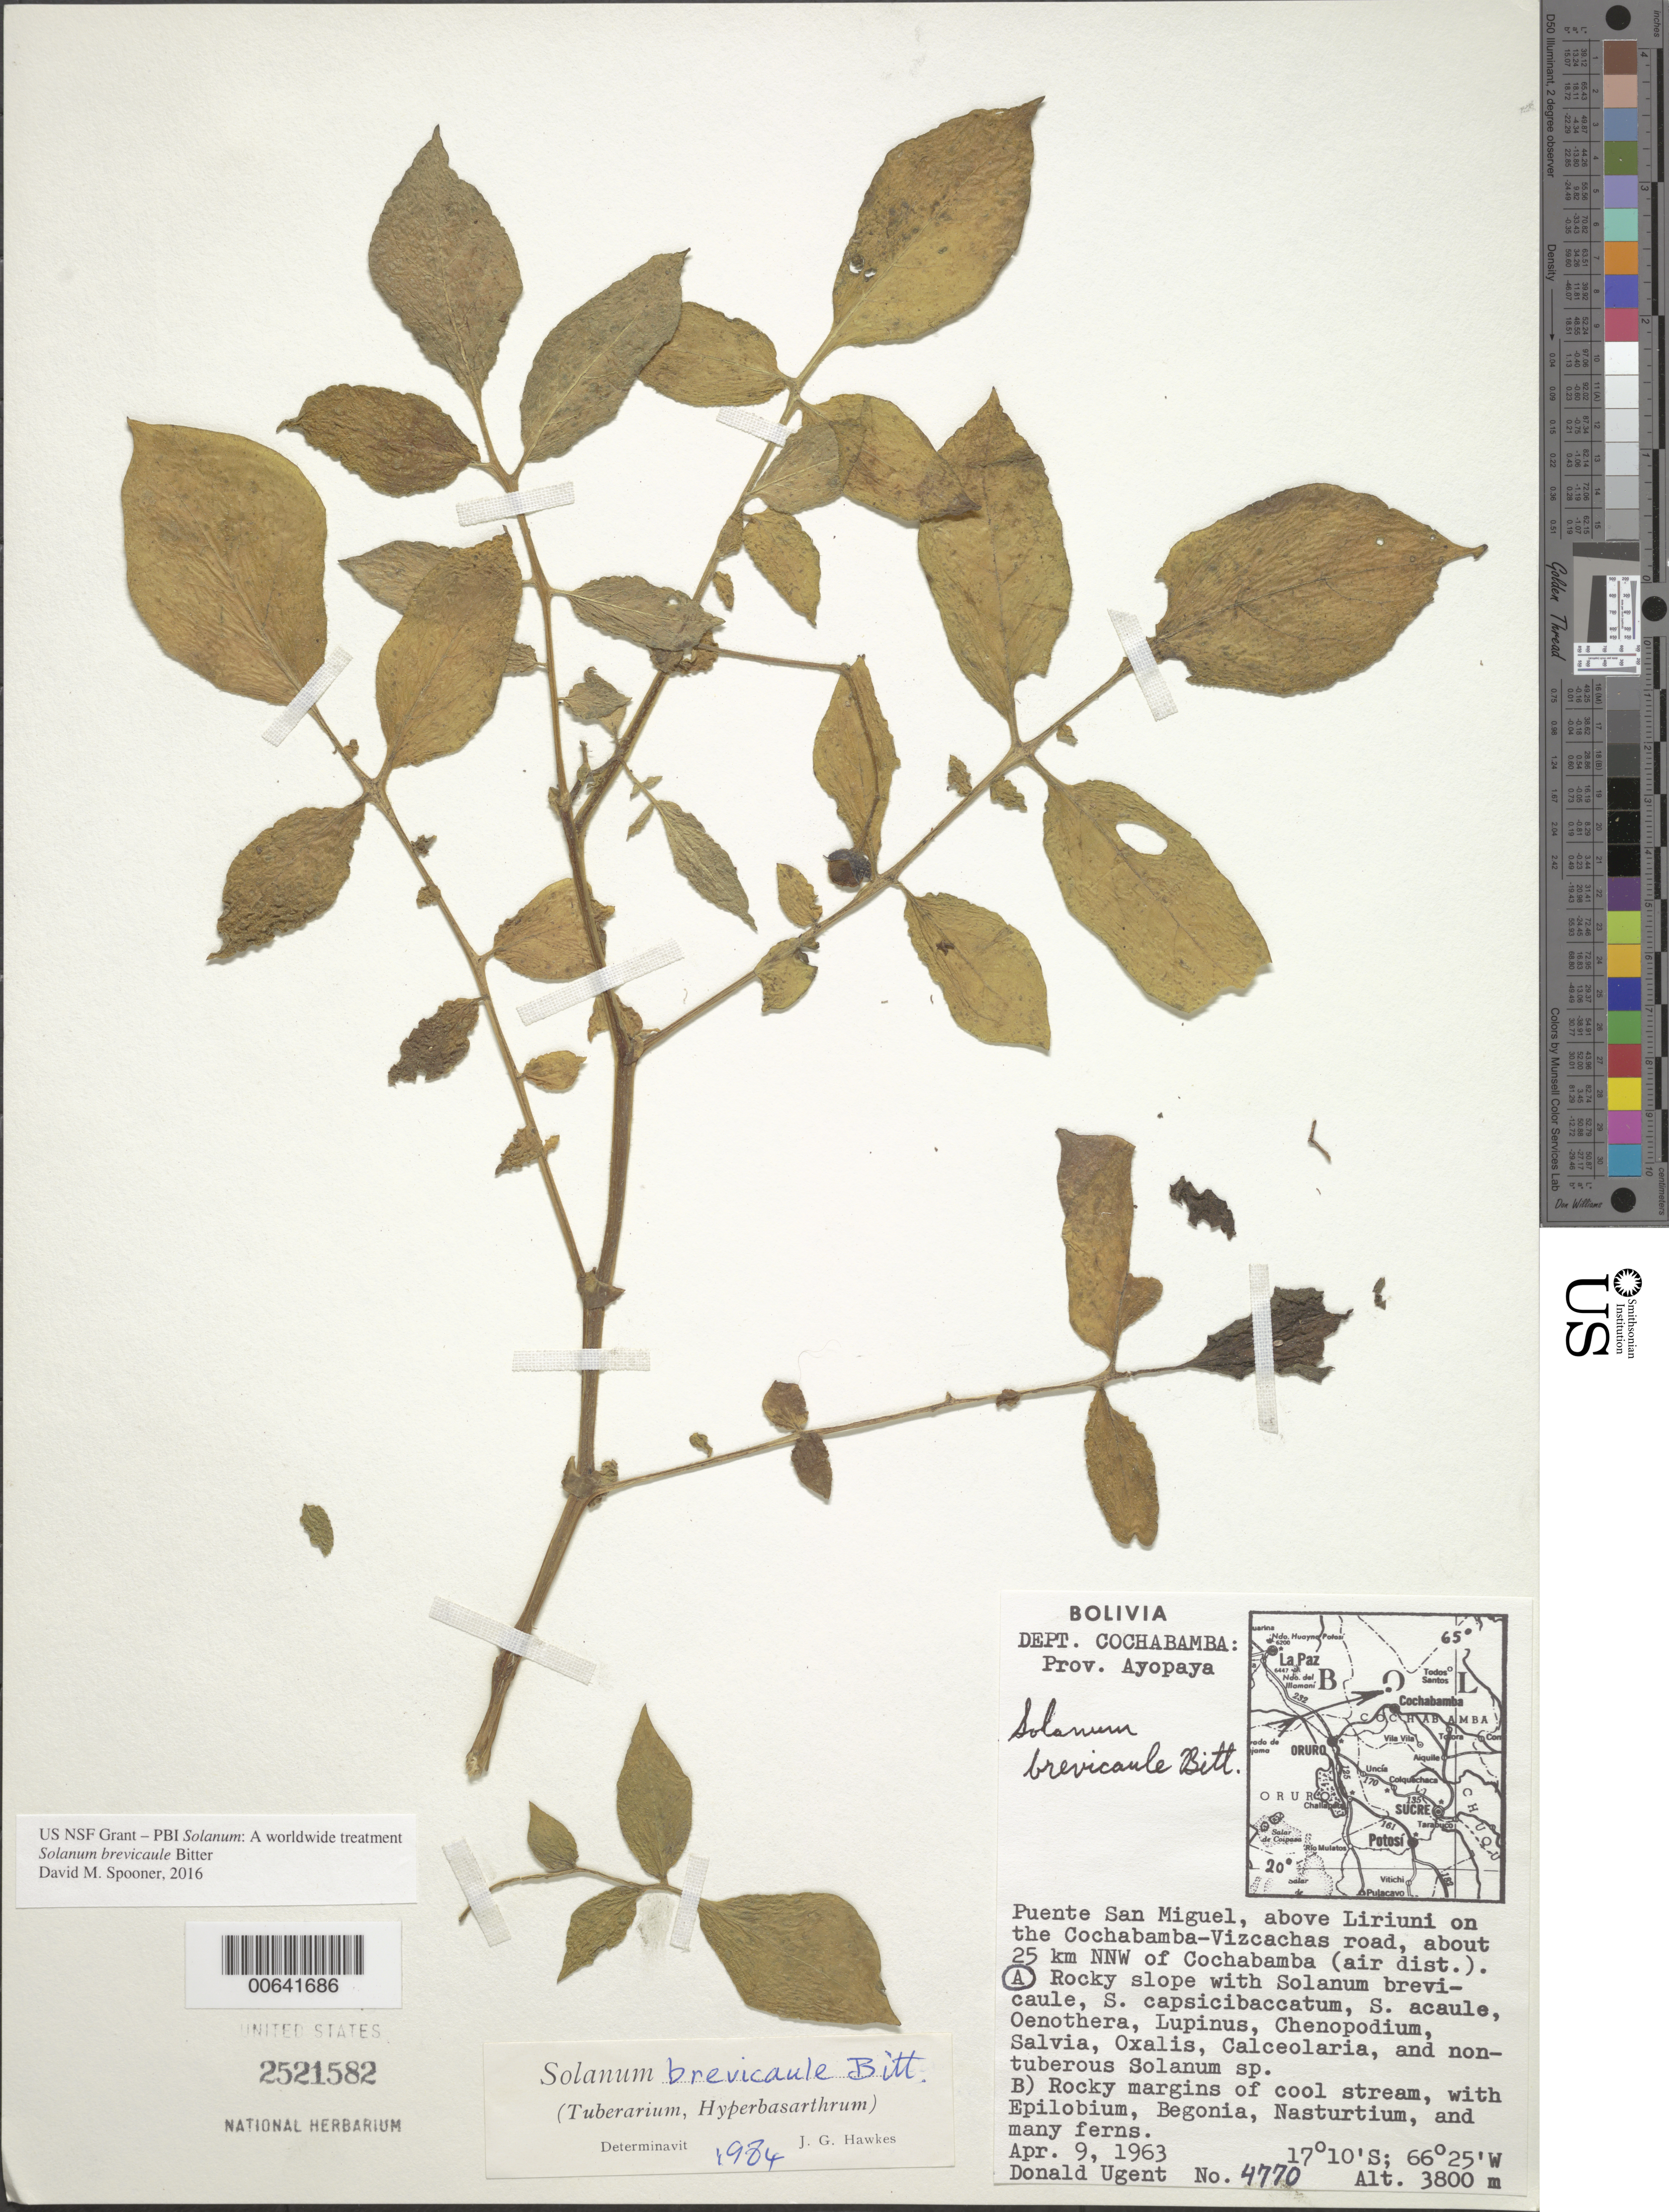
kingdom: Plantae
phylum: Tracheophyta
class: Magnoliopsida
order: Solanales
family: Solanaceae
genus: Solanum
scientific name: Solanum liriunianum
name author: Cárdenas & Hawkes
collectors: D. Urgent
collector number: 4770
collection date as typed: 09 Apr 1963 or 04 Sep 1963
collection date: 1963-04-09 or 1963-09-04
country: Bolivia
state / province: Cochabamba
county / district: Ayopaya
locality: Ayopaya. Puente Sal Miguel. Cerca de Liriini. 25 km de Cochabamba en ruta Cochabamba - Vizcachas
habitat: Laderas rocosa.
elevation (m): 3800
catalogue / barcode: US 2521582